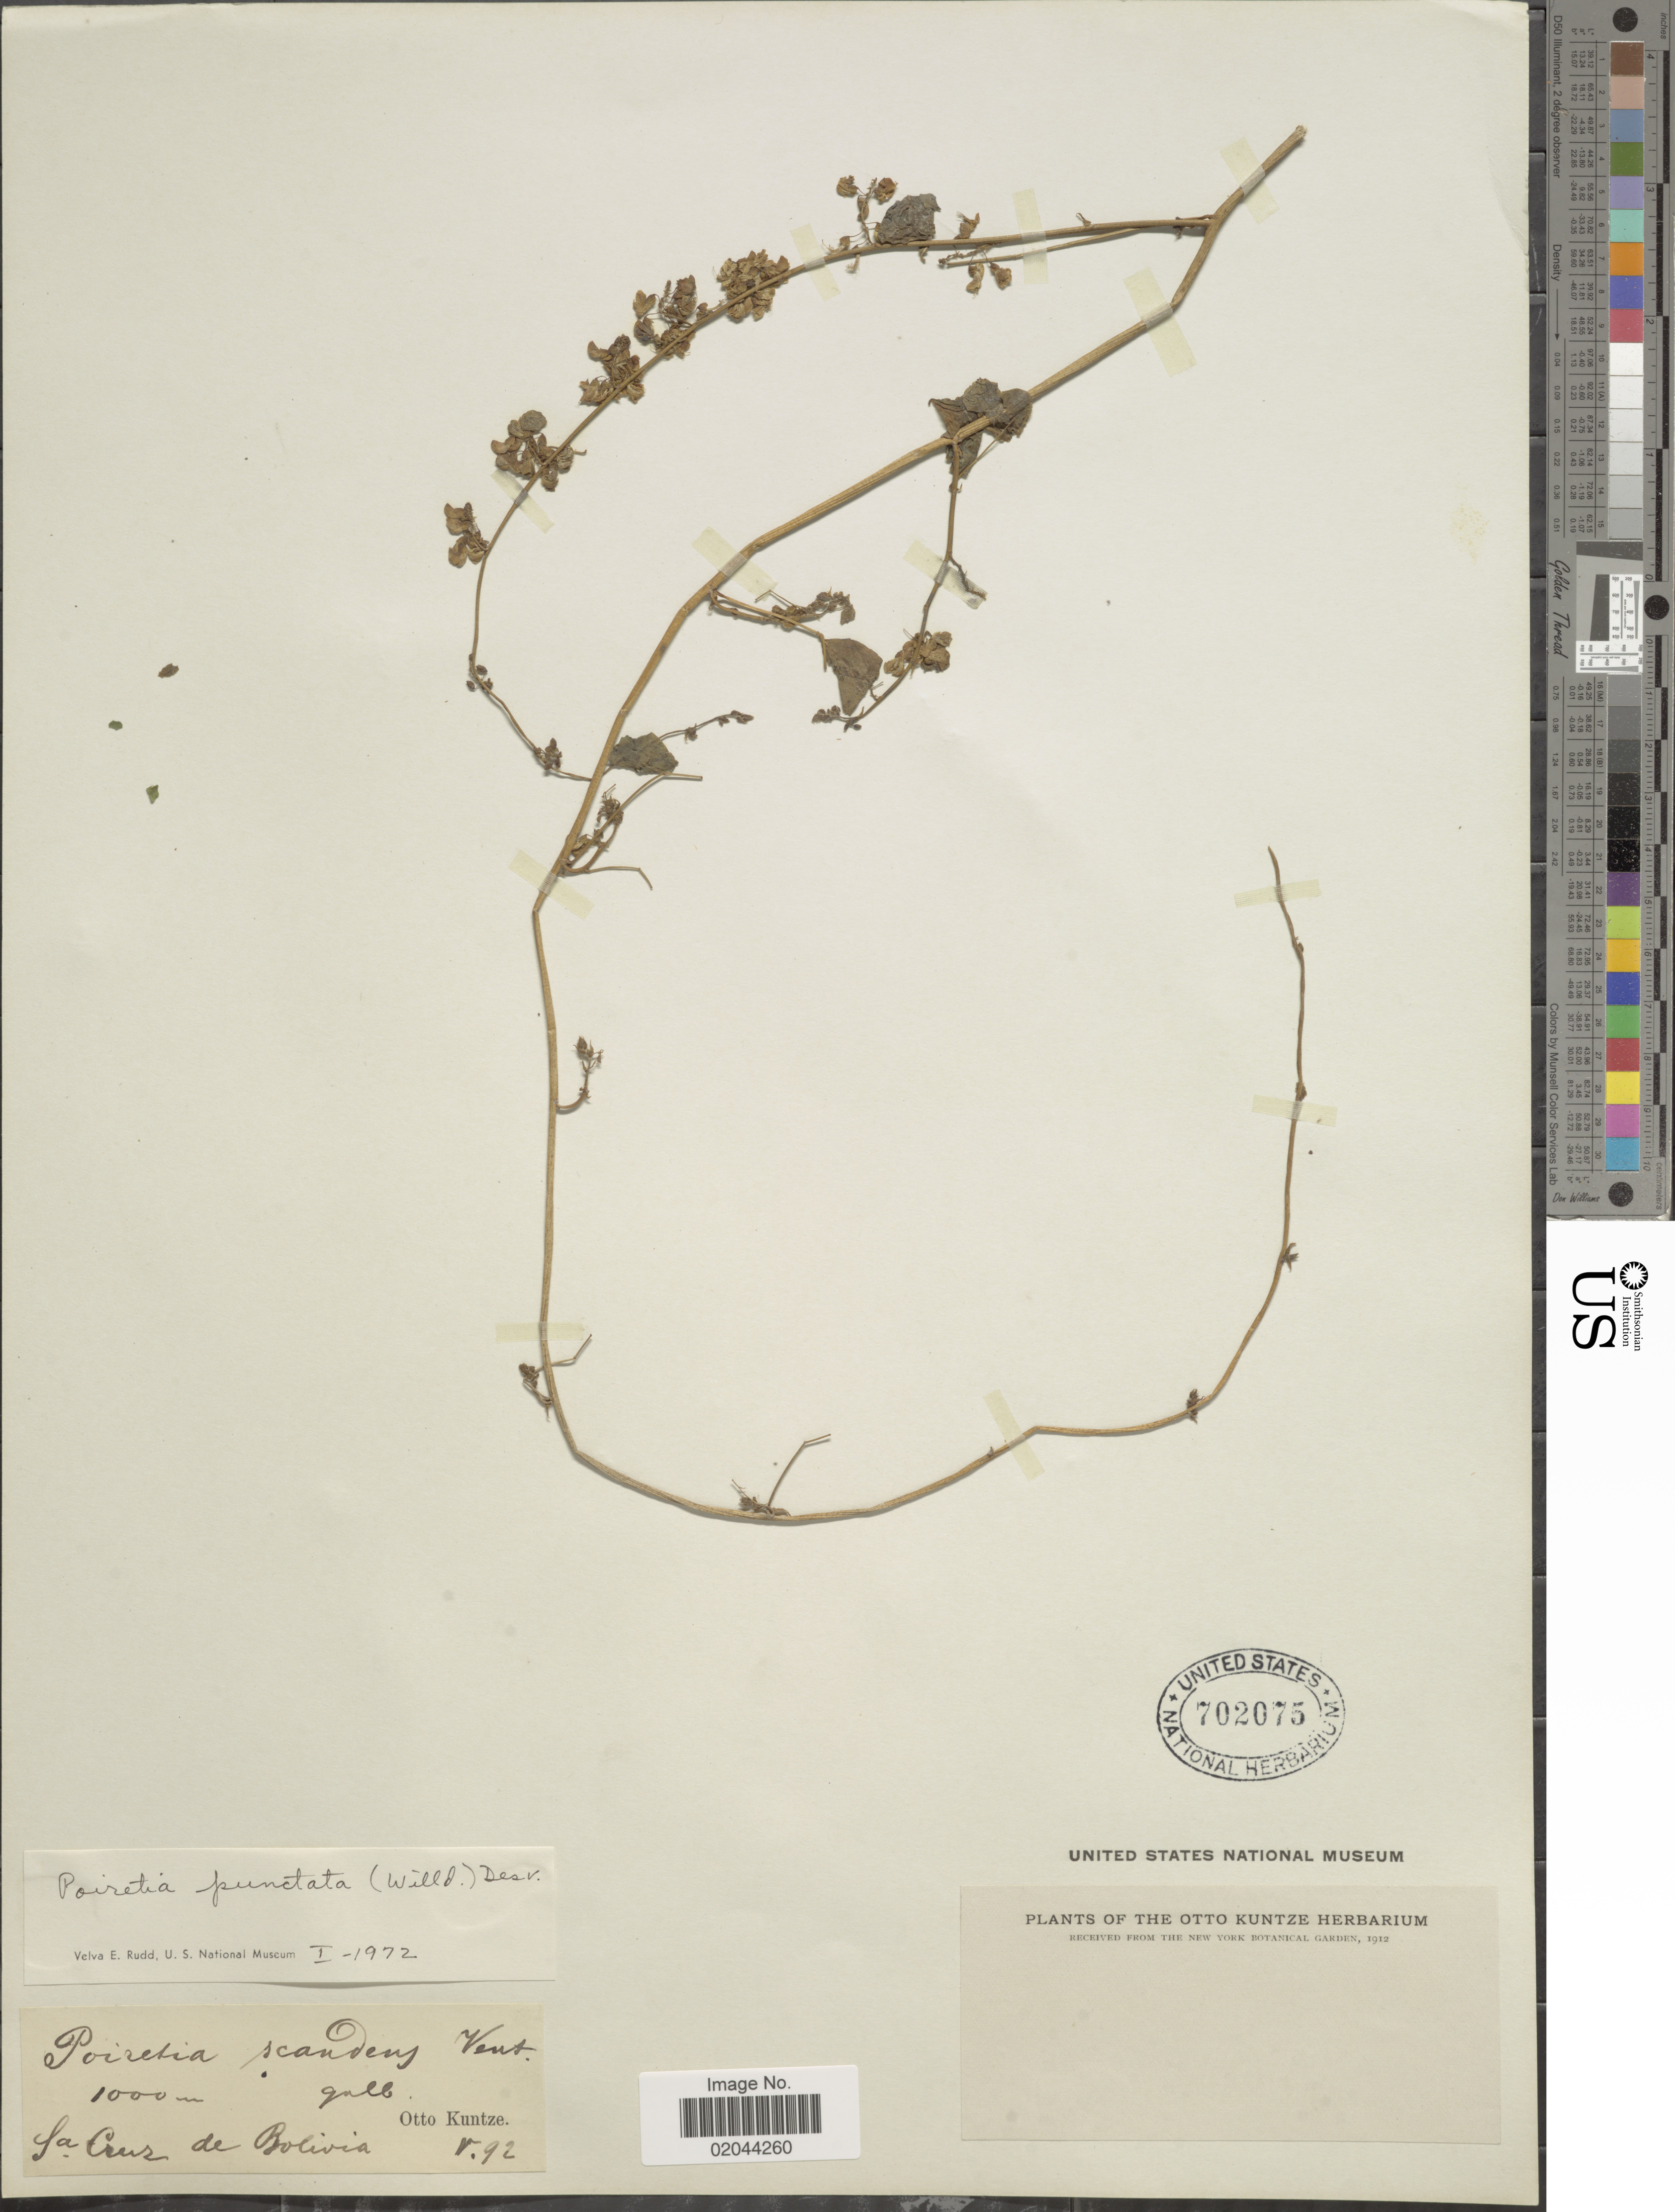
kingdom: Plantae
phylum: Tracheophyta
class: Magnoliopsida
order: Fabales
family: Fabaceae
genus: Poiretia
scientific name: Poiretia punctata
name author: (Willd.) Desv.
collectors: C.E.O. Kuntze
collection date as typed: Transcribed d/m/y: /5/92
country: Bolivia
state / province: Santa Cruz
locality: Sa Cruz de Bolivia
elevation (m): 1000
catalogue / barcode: US 702075